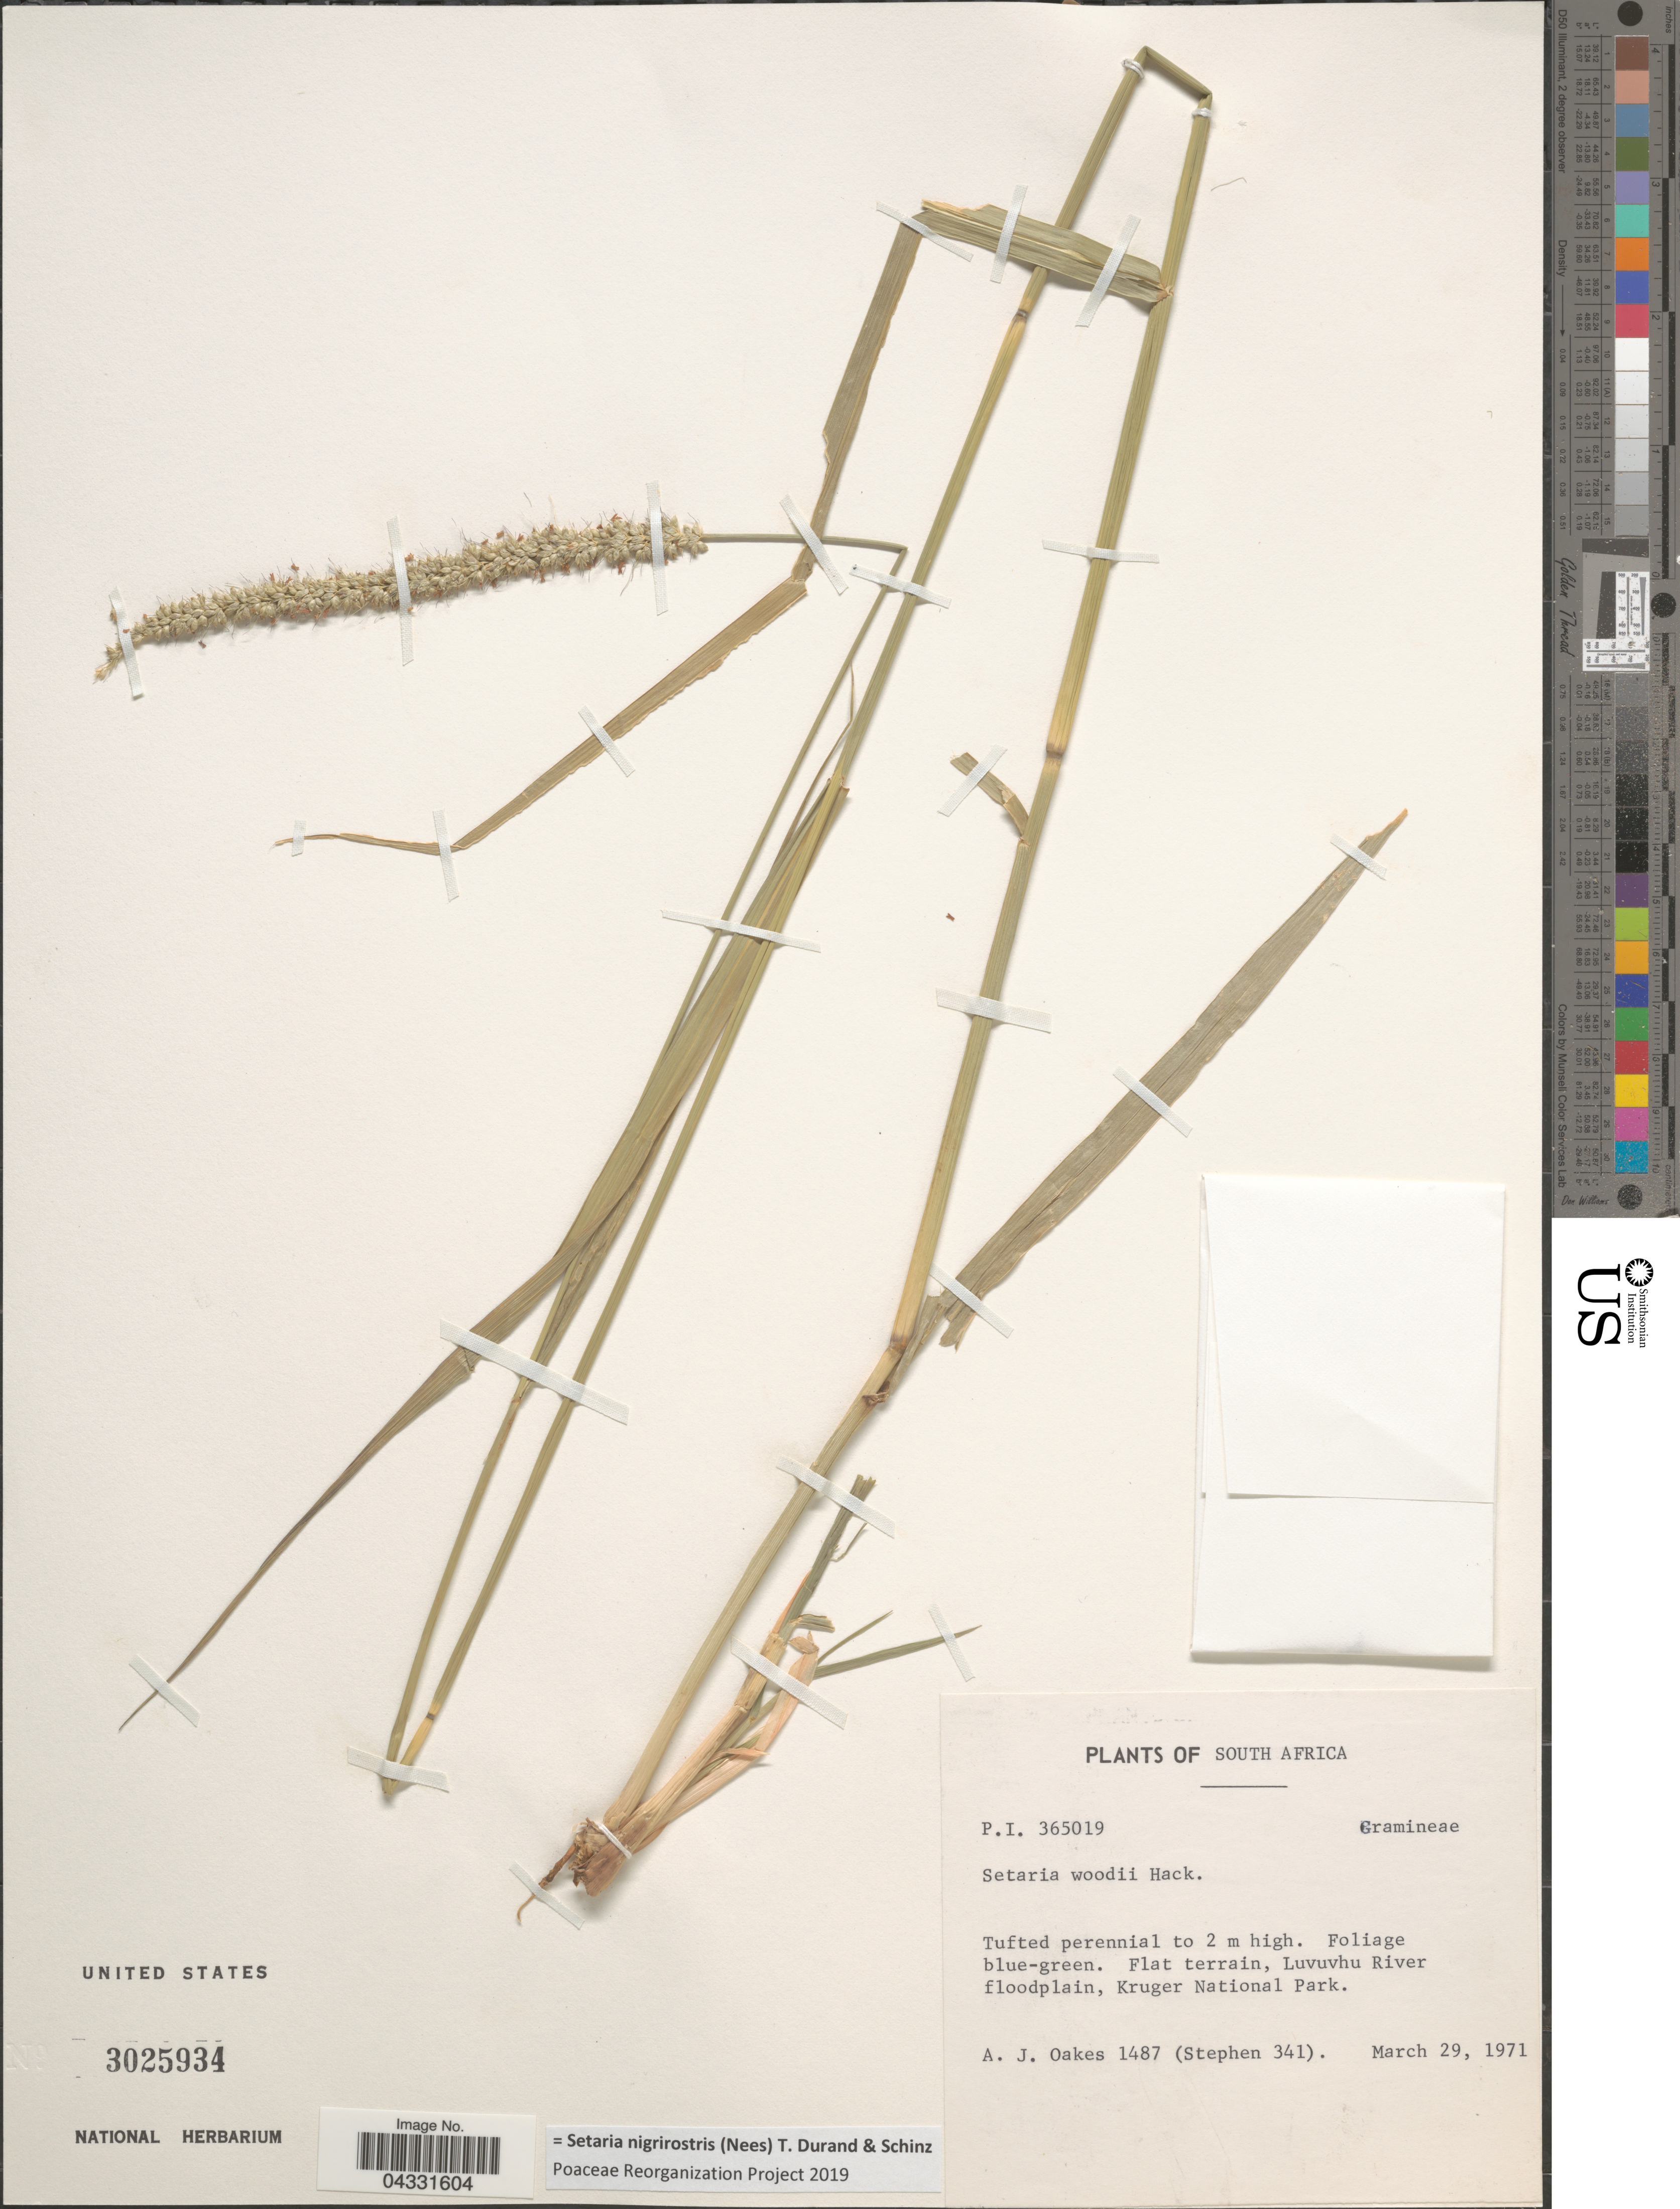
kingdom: Plantae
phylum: Tracheophyta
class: Liliopsida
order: Poales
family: Poaceae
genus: Setaria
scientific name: Setaria nigrirostris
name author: (Nees) Durand & Schinz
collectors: A. Oakes & Stephen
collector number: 1487/341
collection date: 1971-03-29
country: South Africa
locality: Flat terrain, Luvuvhu River floodplain, Kruger National Park.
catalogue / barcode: US 3025934